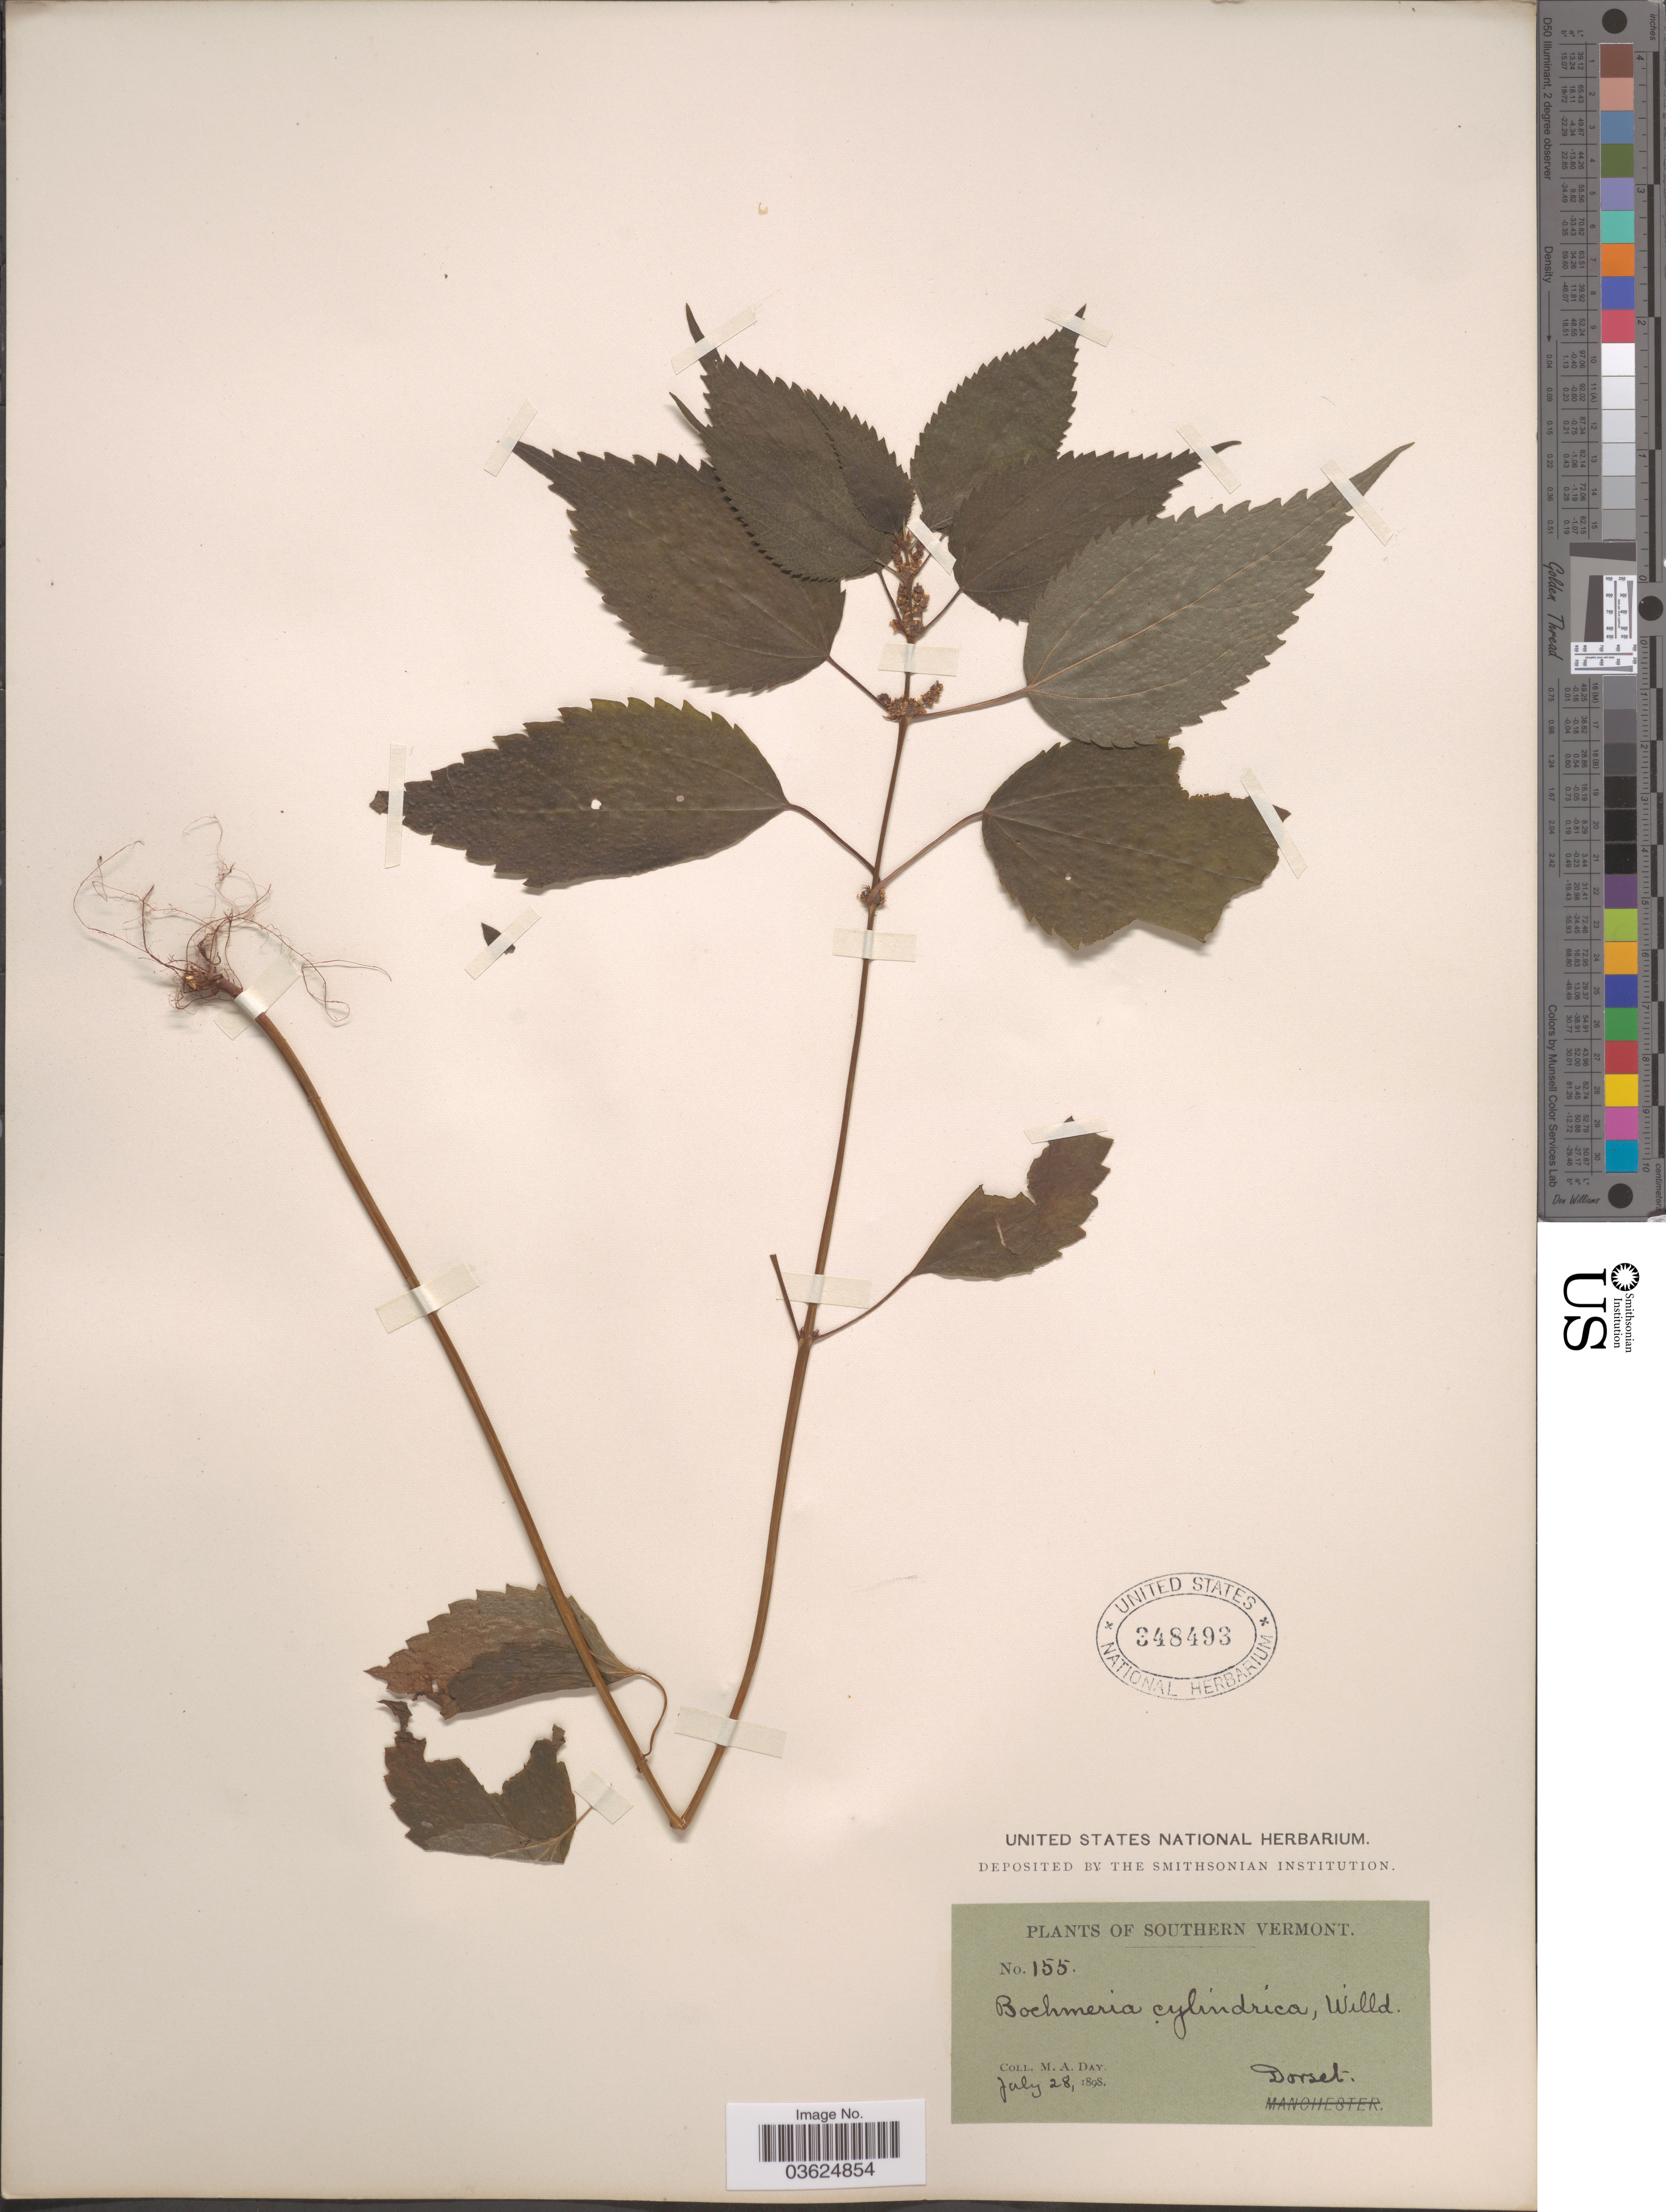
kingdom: Plantae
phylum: Tracheophyta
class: Magnoliopsida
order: Rosales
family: Urticaceae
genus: Boehmeria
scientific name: Boehmeria cylindrica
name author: (L.) Sw.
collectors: M. Day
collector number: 155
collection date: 1898-07-28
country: United States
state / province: Vermont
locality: Southern Vermont. Dorset.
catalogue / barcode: US 348493